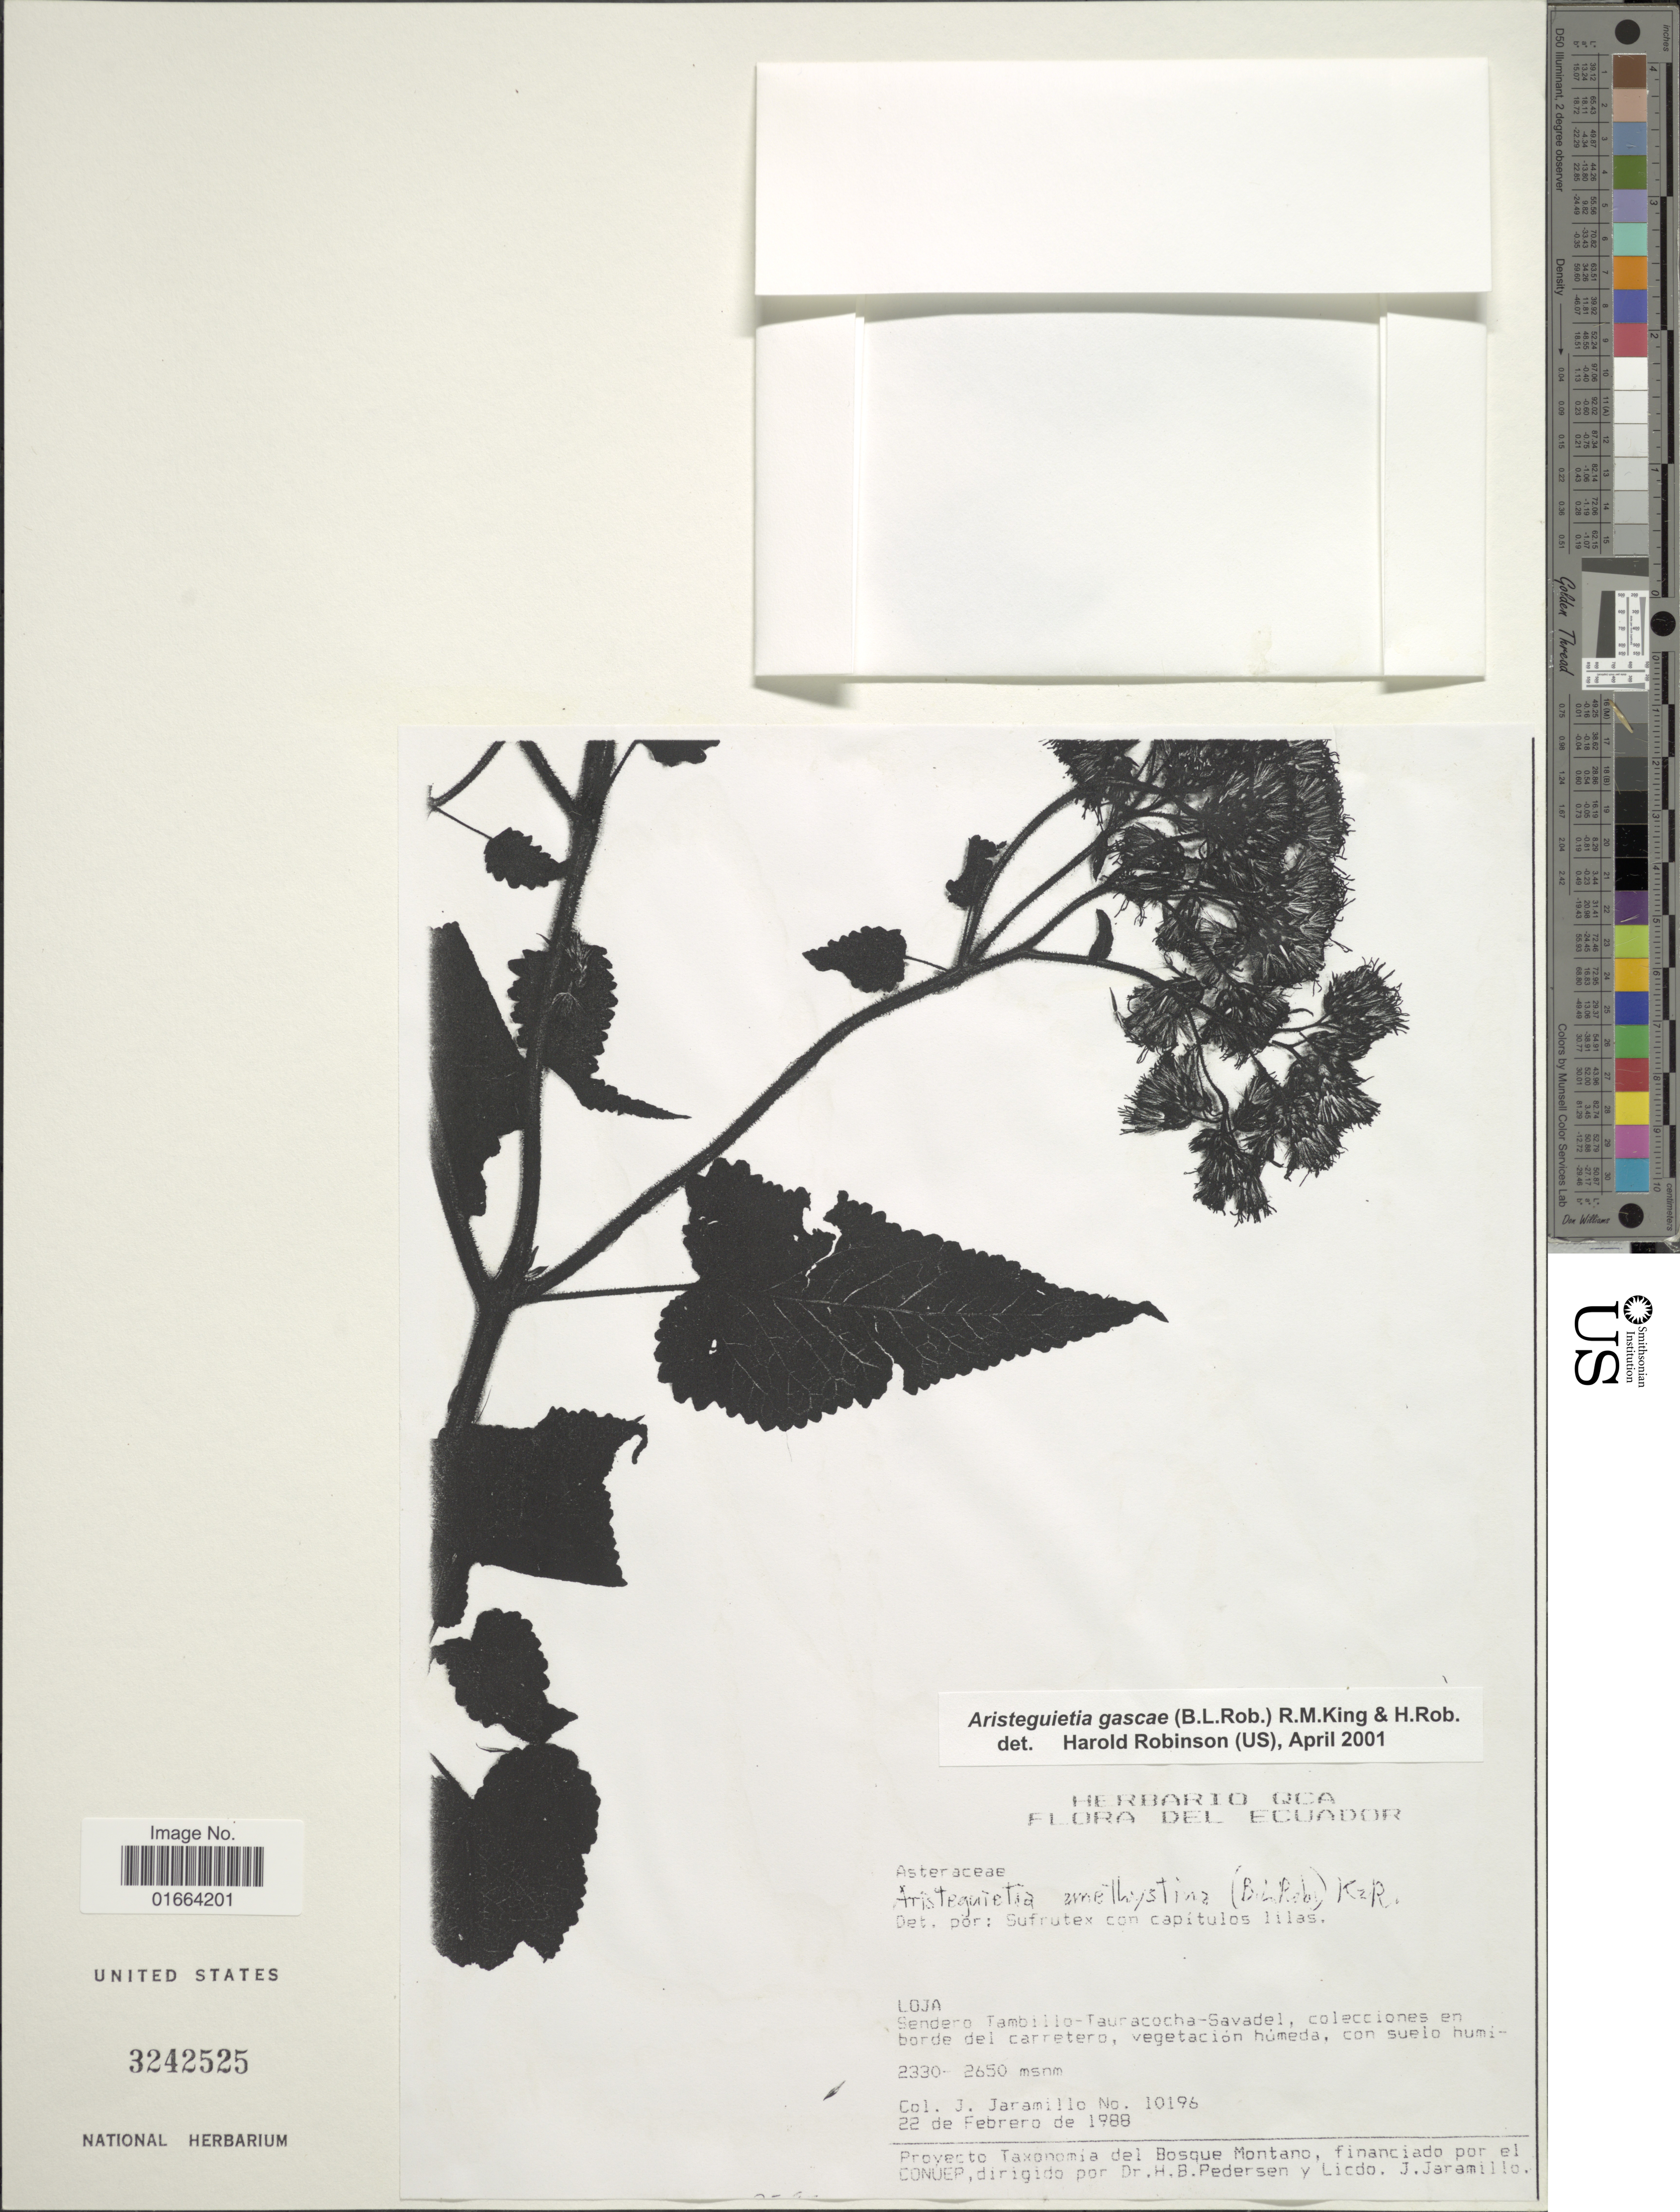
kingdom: Plantae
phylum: Tracheophyta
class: Magnoliopsida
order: Asterales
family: Asteraceae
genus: Aristeguietia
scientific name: Aristeguietia gascae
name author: (B.L. Rob.) R.M. King & H. Rob.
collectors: J. Jaramillo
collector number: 10196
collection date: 1988-02-22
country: Ecuador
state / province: Loja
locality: Sendero Tambillo-Tauracocha-Savadel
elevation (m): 2330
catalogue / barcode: US 3242525